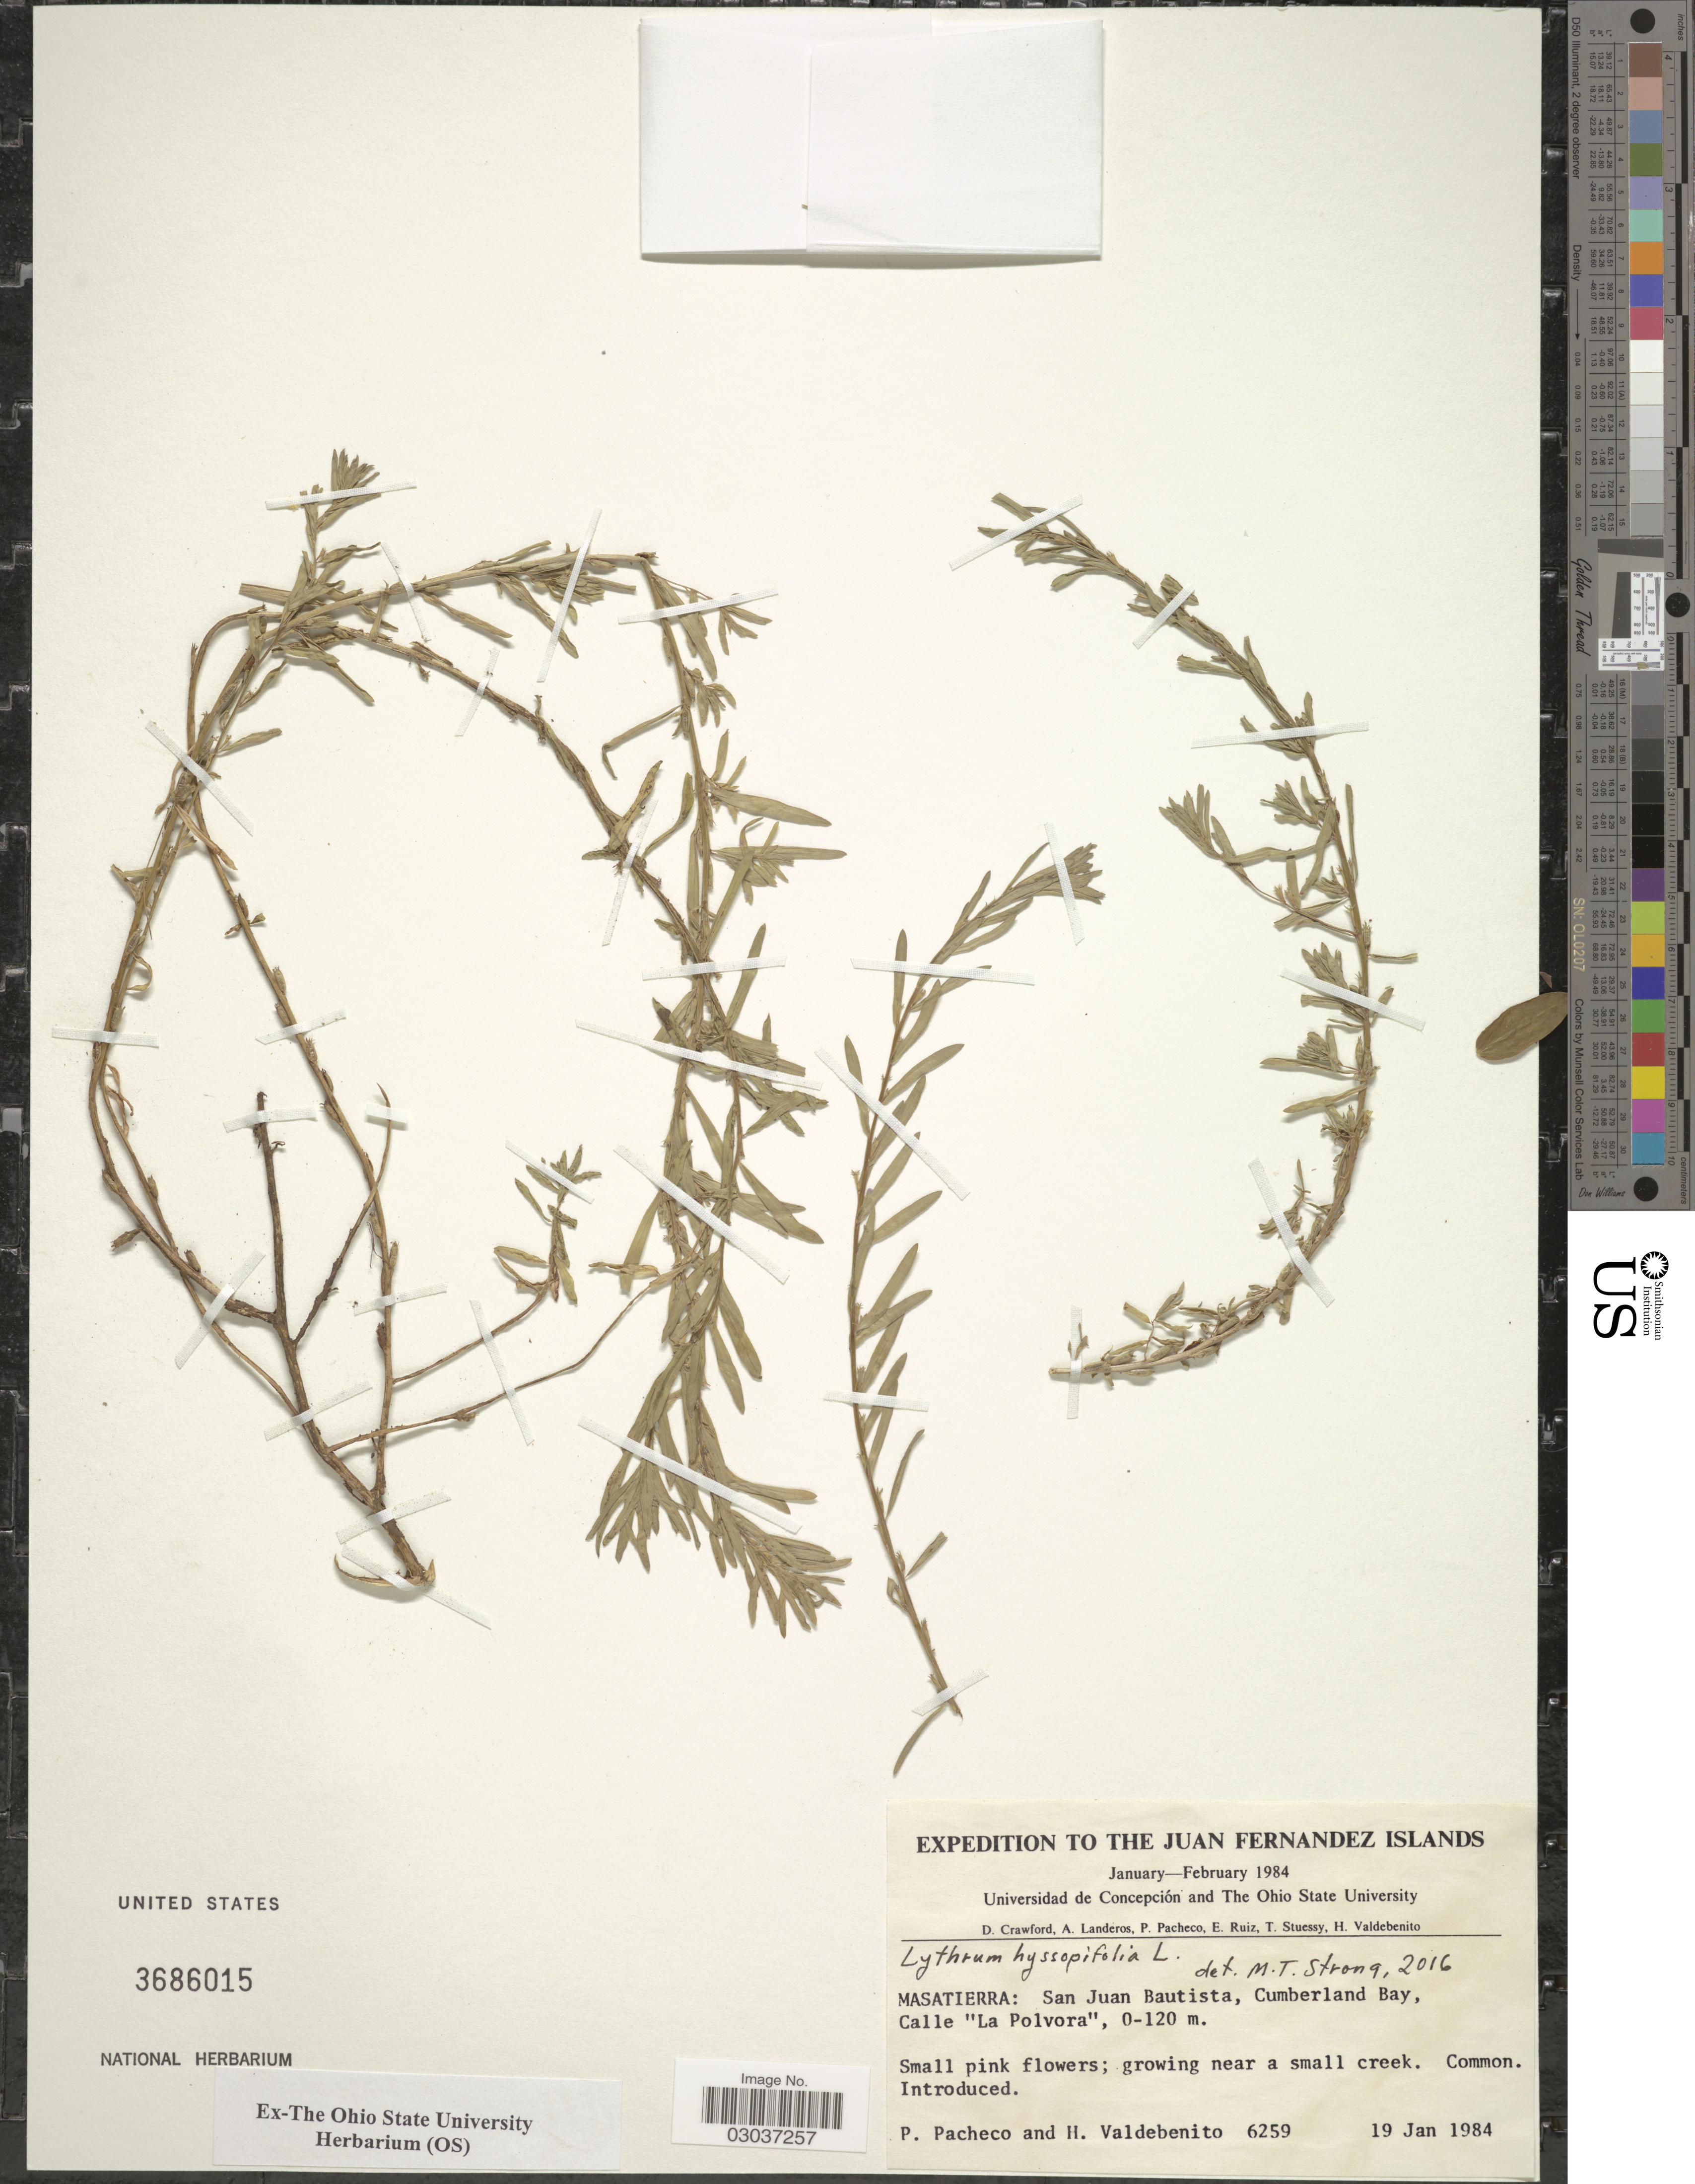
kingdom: Plantae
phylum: Tracheophyta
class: Magnoliopsida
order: Myrtales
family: Lythraceae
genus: Lythrum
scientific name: Lythrum hyssopifolia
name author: L.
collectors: P. Pacheco & H. Valdebenito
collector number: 6259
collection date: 1984-01-19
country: Chile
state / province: Valparaíso (V)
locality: Juan Fernandez Islands. Masatierra: San Juan Bautista, Cumberland Bay, Calle "La Polvora".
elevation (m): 0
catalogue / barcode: US 3686015